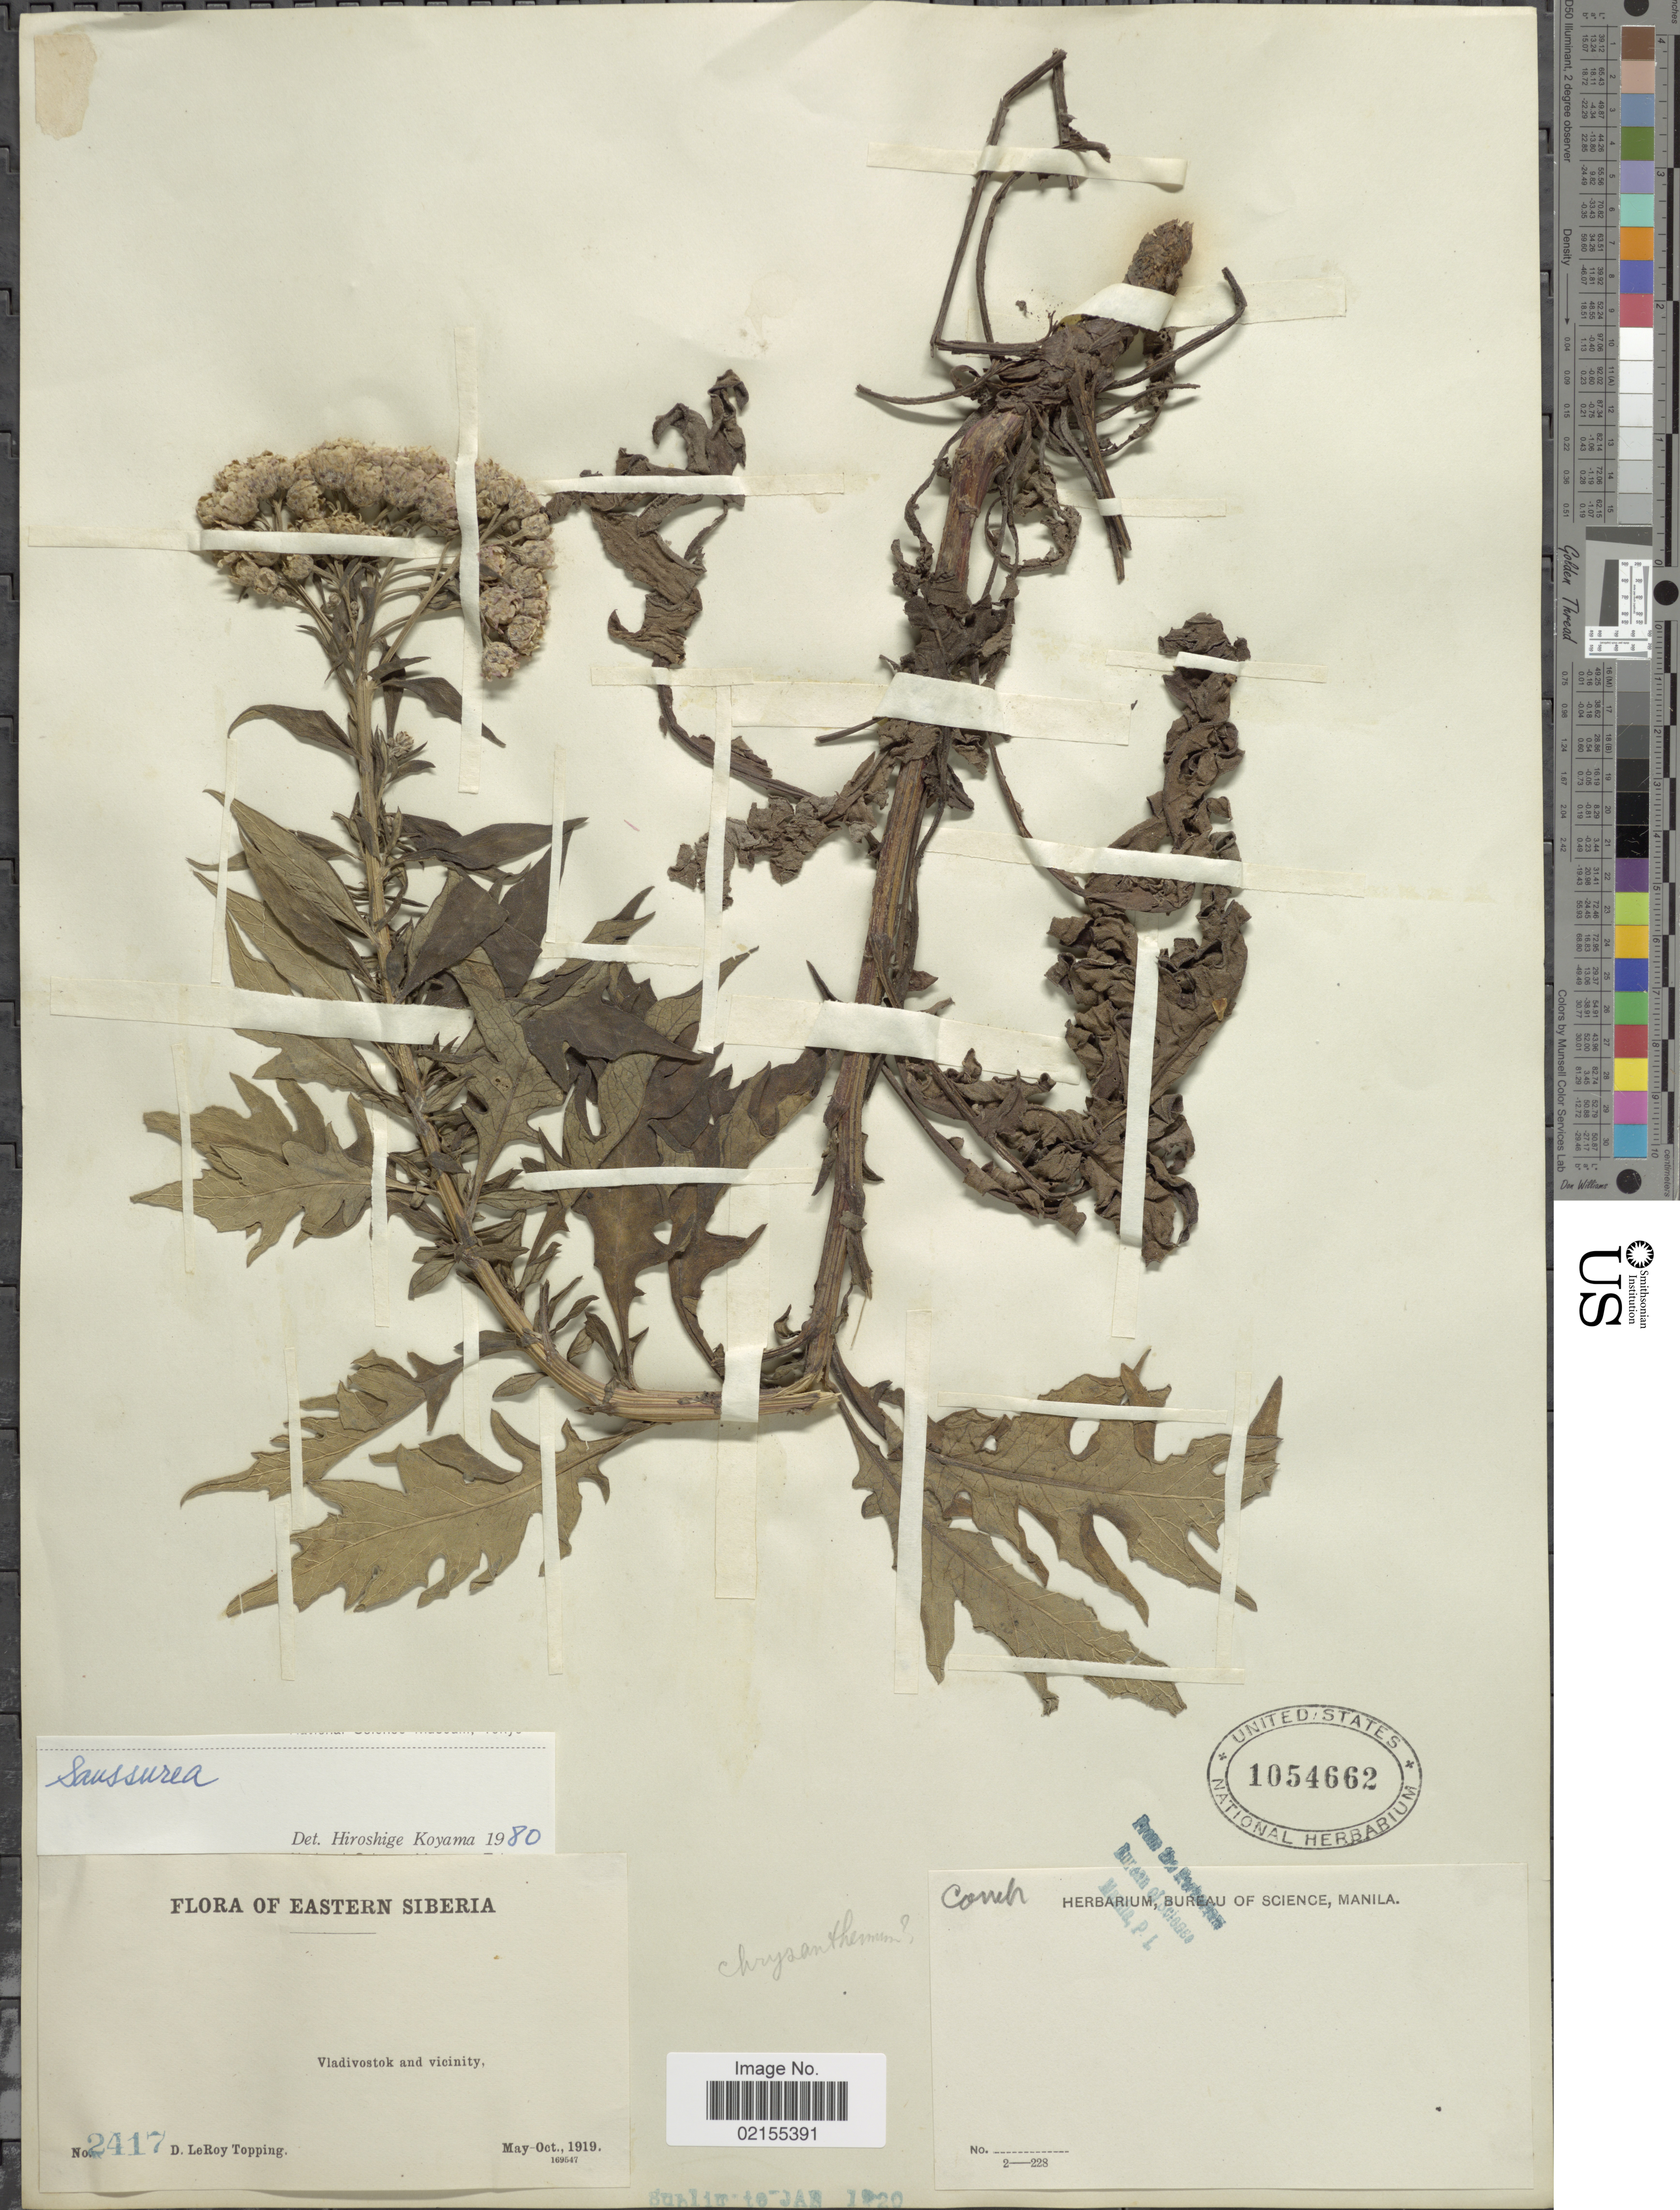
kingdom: Plantae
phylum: Tracheophyta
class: Magnoliopsida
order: Asterales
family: Asteraceae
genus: Saussurea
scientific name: Saussurea sp.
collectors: D. L. Topping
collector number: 2417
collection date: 1919-05/1919-10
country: Russian Federation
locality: Eastern Siberia, Vladivostok and Vicinity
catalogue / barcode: US 1054662